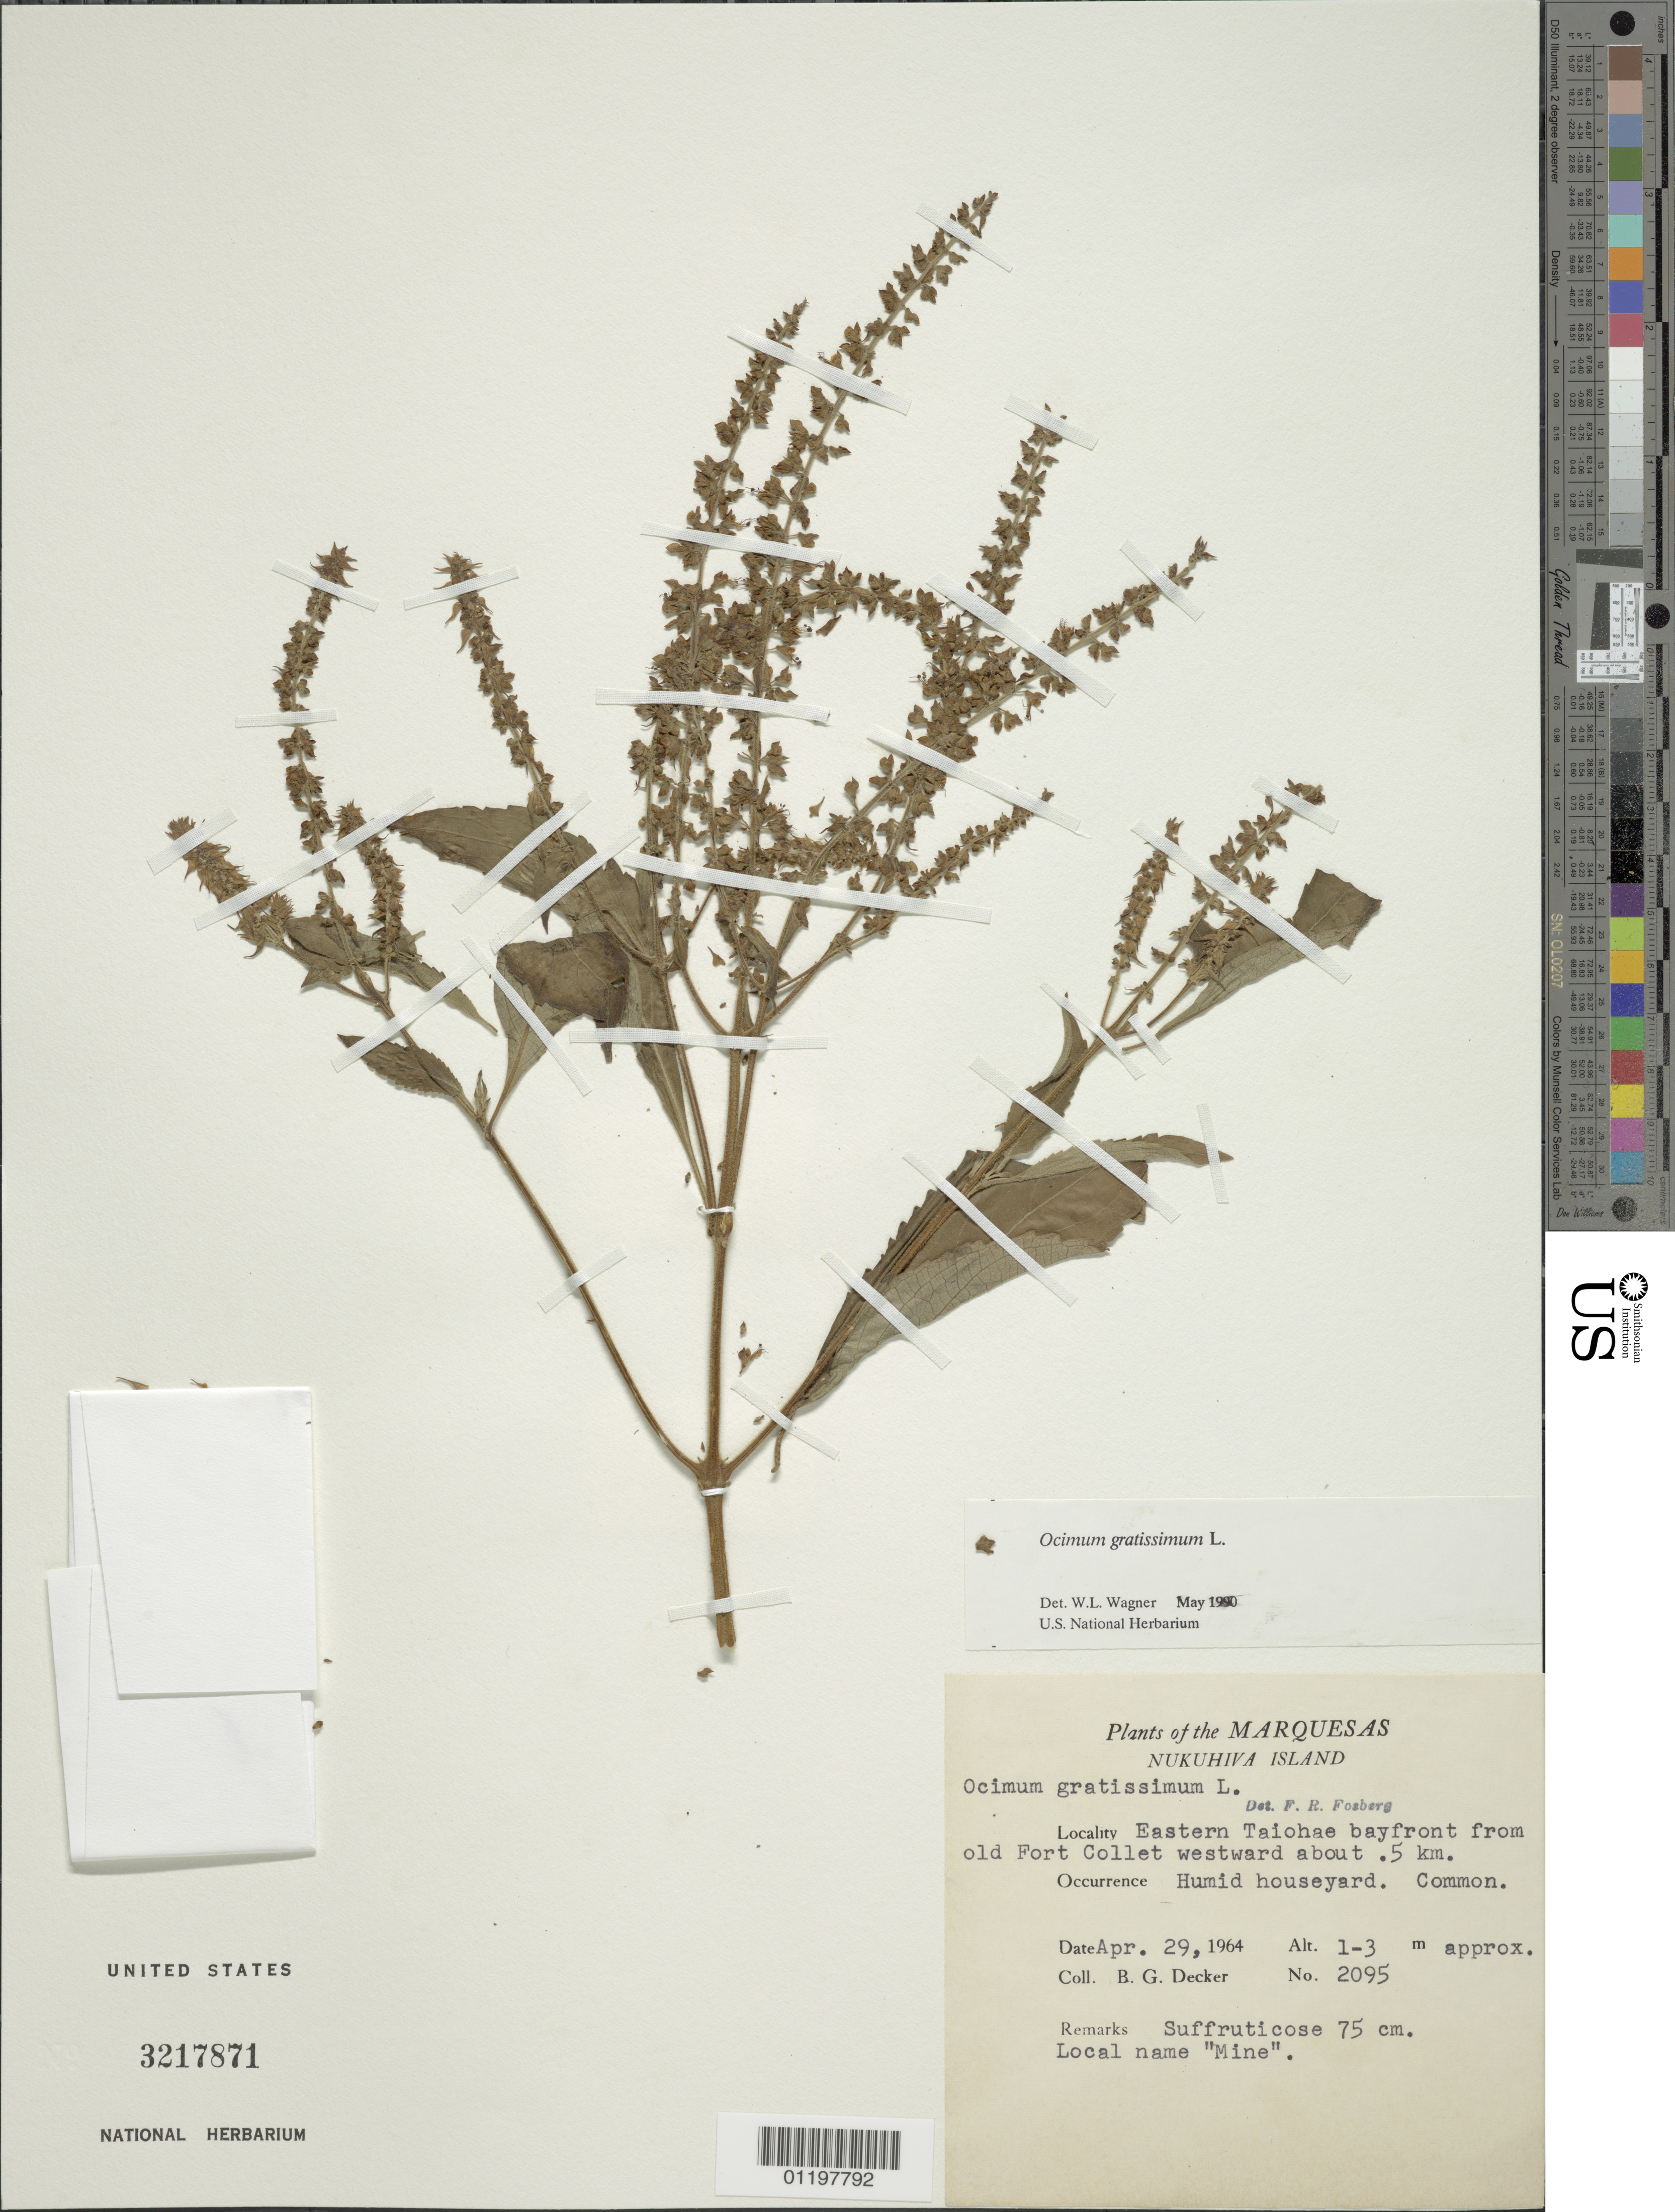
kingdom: Plantae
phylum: Tracheophyta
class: Magnoliopsida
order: Lamiales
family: Lamiaceae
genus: Ocimum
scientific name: Ocimum gratissimum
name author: L.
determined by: Wagner, W. L., (BOT), Smithsonian Institution - National Museum of Natural History (UNITED STATES)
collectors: B. G. Decker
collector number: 2095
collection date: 1964-04-29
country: French Polynesia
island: Nuku Hiva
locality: E Taiohae bayfront from old Fort Collet westward 0.5 km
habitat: Humid houseyard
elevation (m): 1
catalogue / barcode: US 3217871